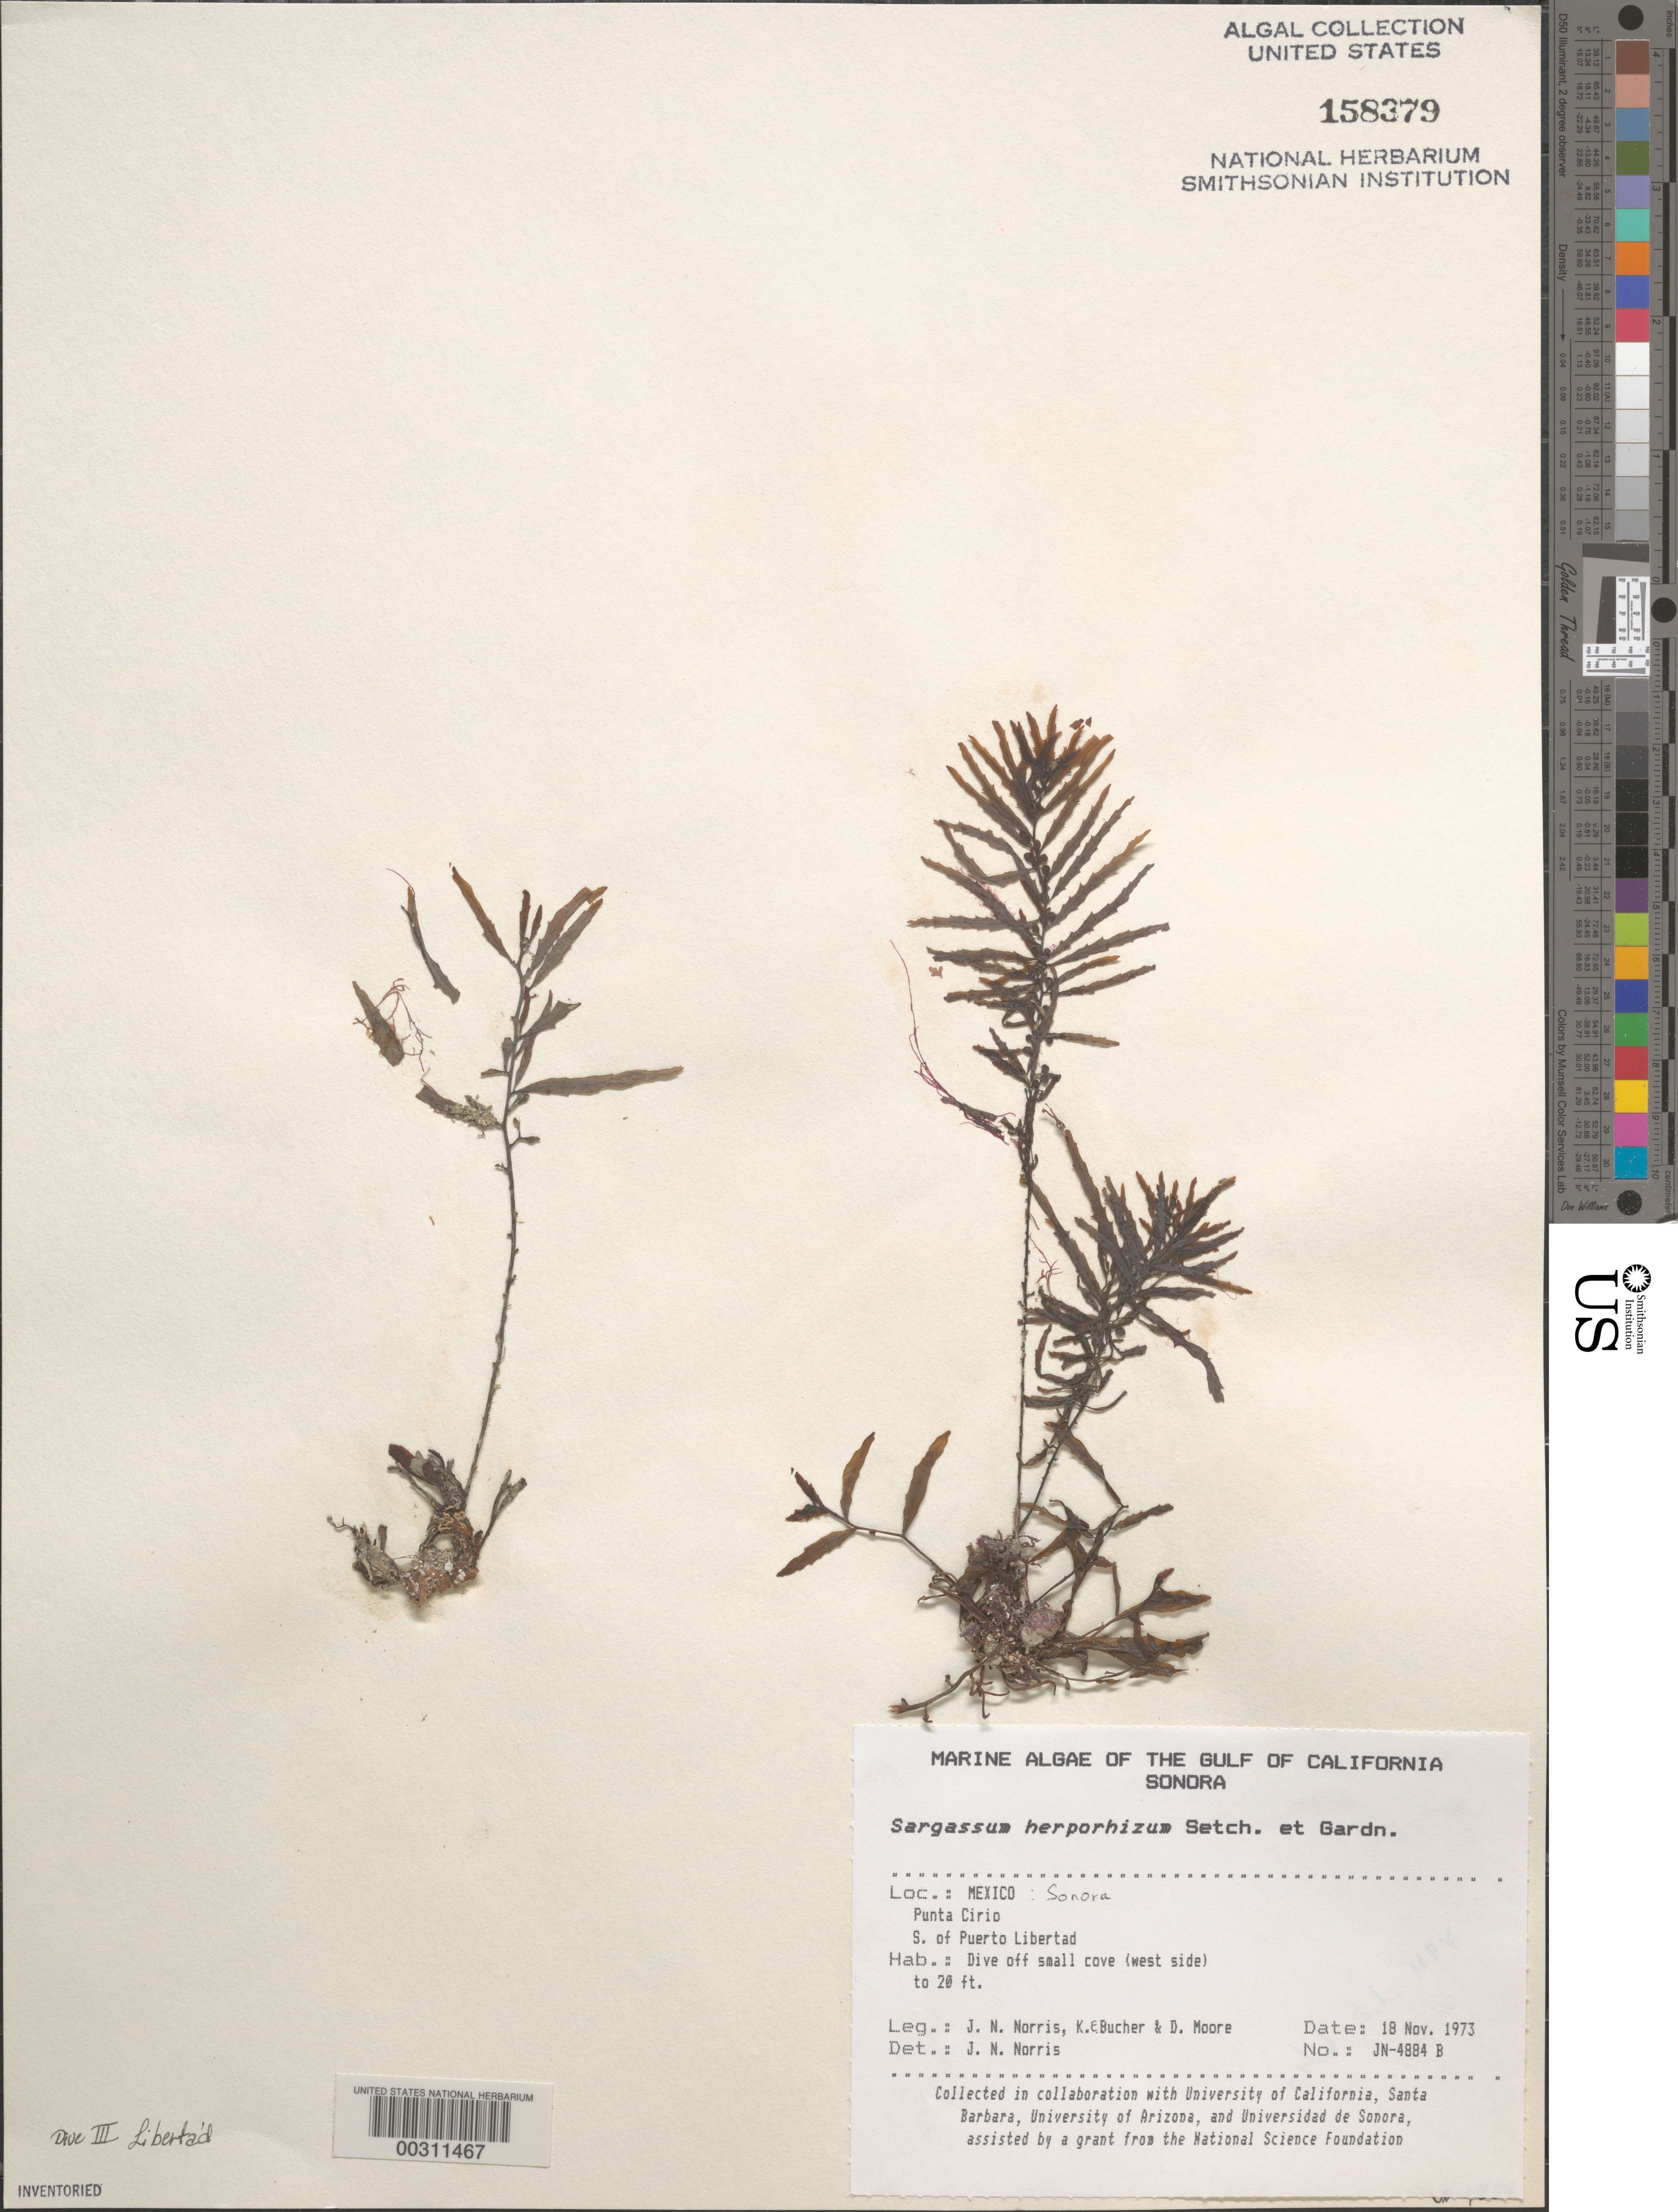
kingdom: Chromista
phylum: Ochrophyta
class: Phaeophyceae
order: Fucales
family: Sargassaceae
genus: Sargassum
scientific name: Sargassum herporhizum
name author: Setch. & N.L. Gardner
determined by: Norris, James N.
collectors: J. N. Norris, K. E. Bucher & D. Moore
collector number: JN-4884b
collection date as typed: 18 Nov 1973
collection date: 1973-11-18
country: Mexico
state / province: Sonora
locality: Punta Cirio south of Puerto Libertad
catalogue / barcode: US 158379